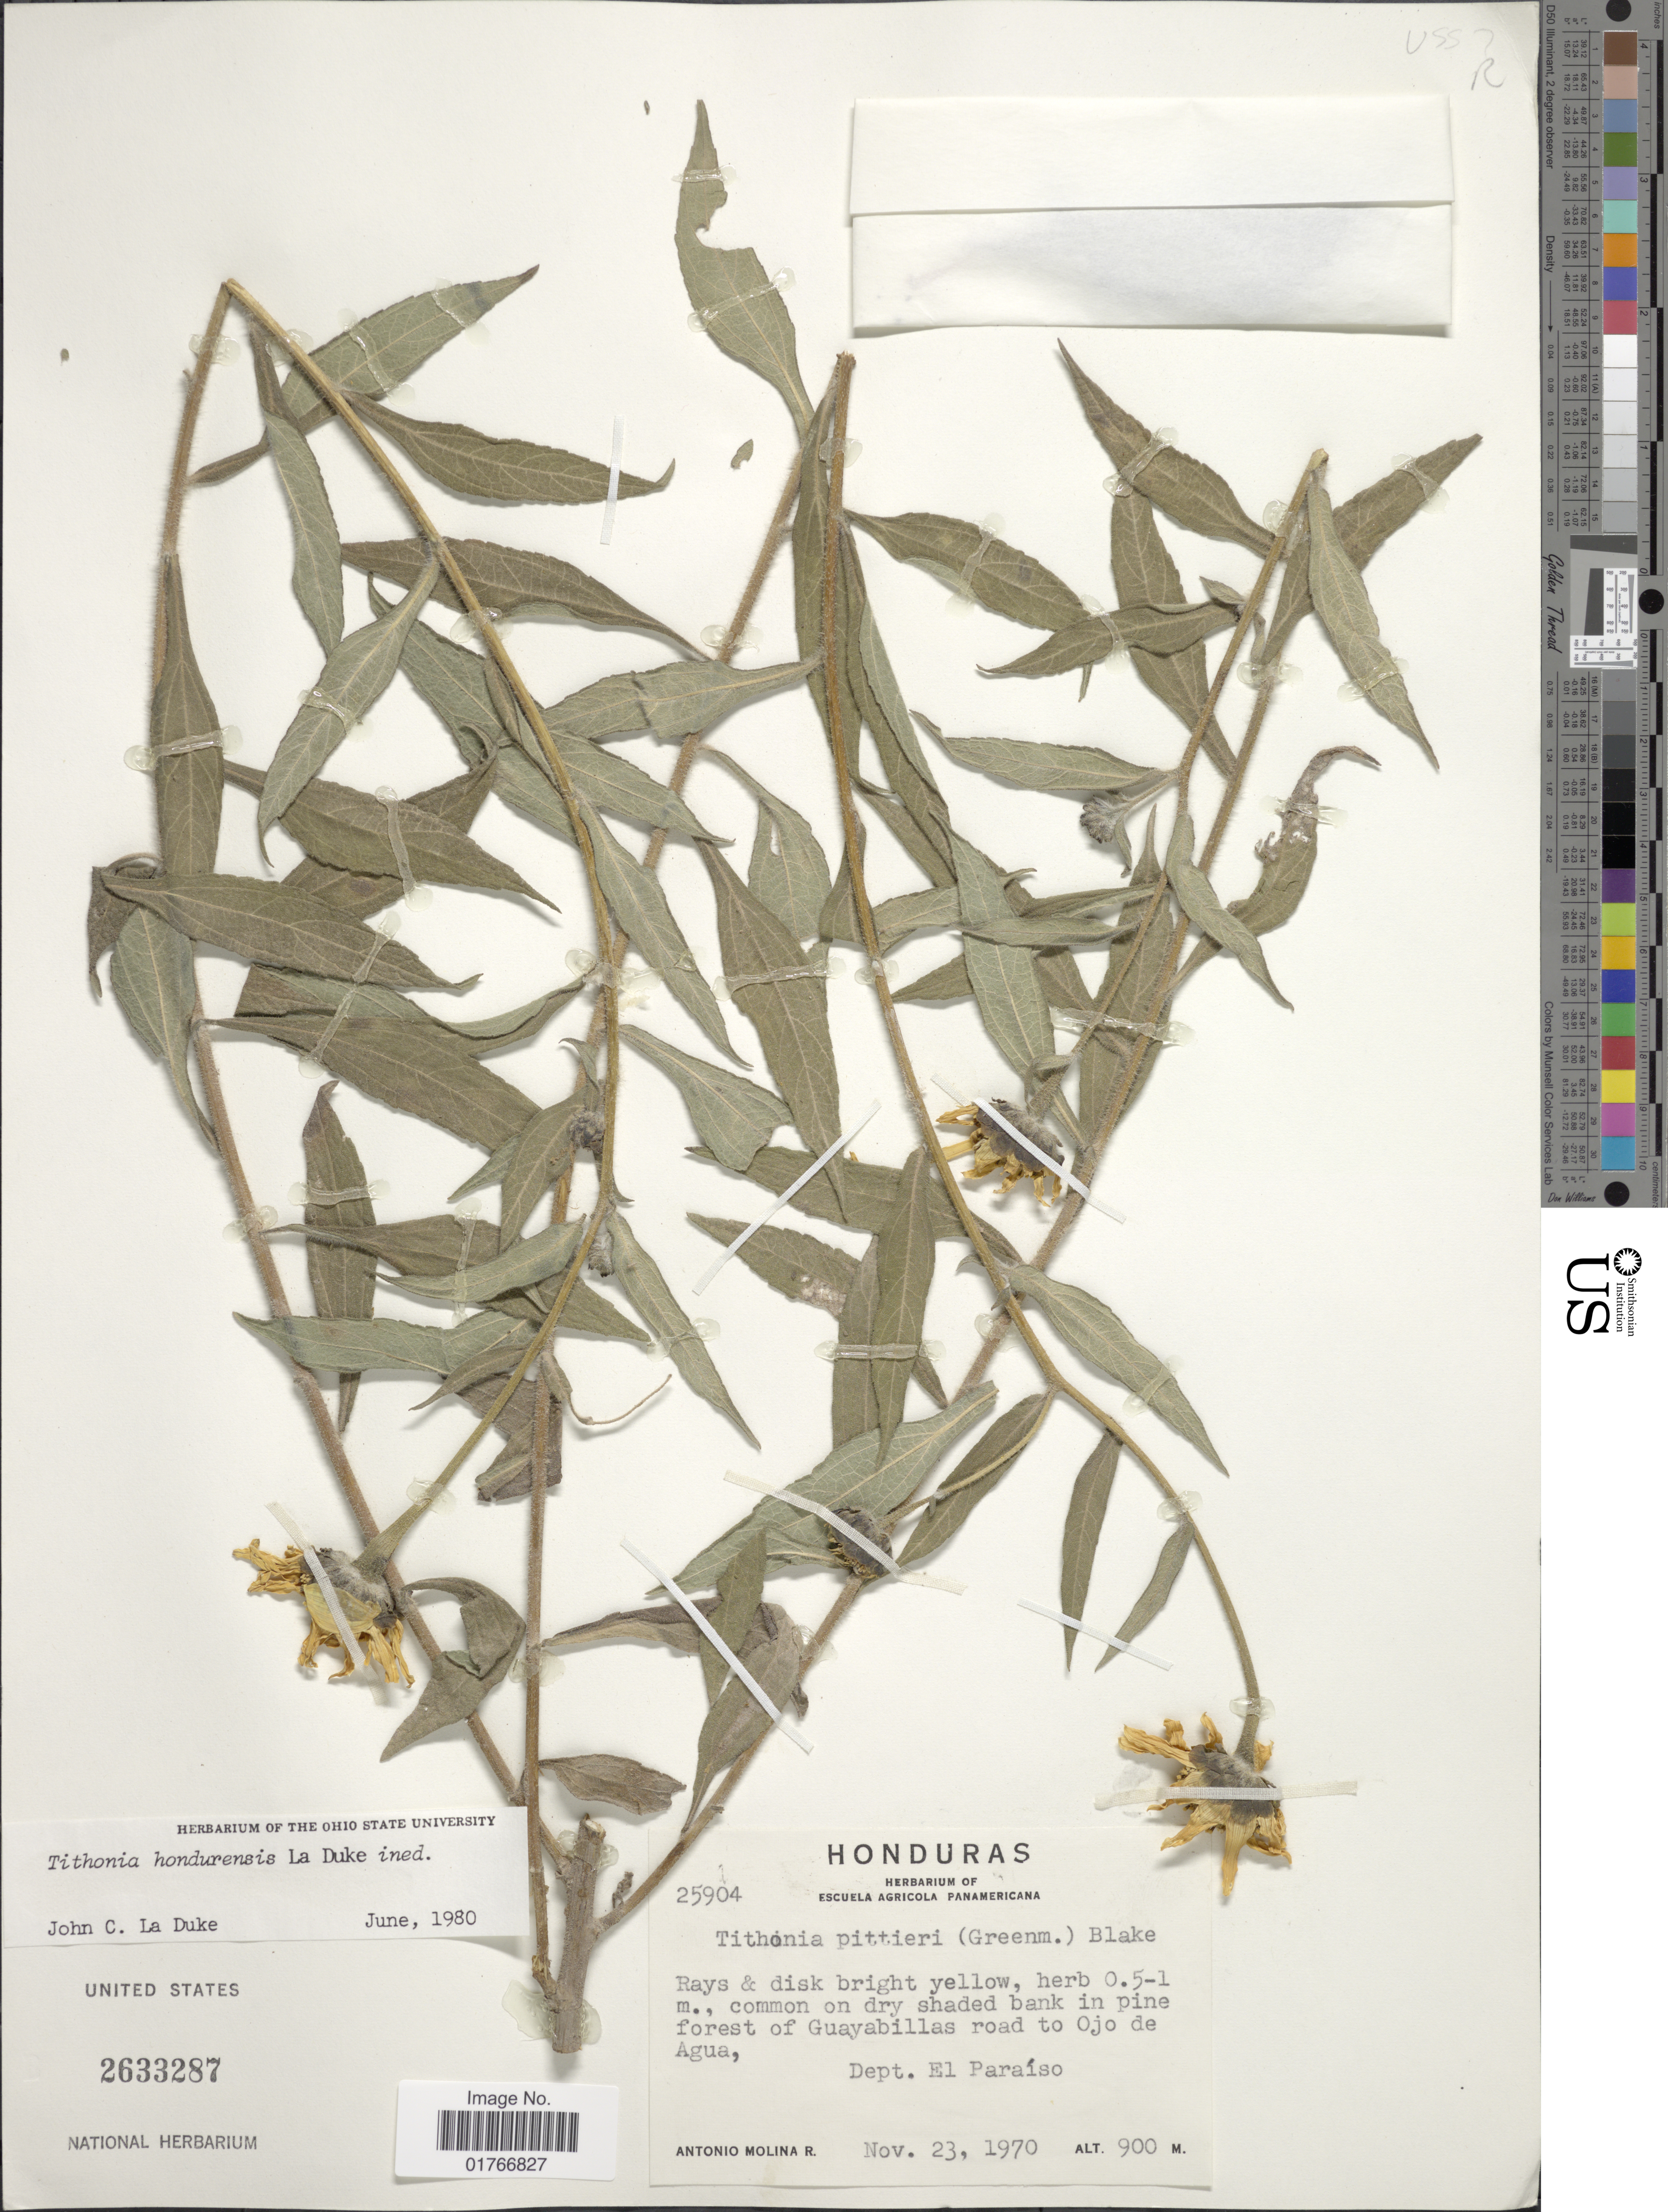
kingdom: Plantae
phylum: Tracheophyta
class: Magnoliopsida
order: Asterales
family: Asteraceae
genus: Tithonia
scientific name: Tithonia hondurensis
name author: La Duke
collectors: A. Molina R.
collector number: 25904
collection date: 1970-11-23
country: Honduras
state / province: El Paraíso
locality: Forest of Guayabillas road to Ojo de Agua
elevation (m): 900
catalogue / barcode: US 2633287